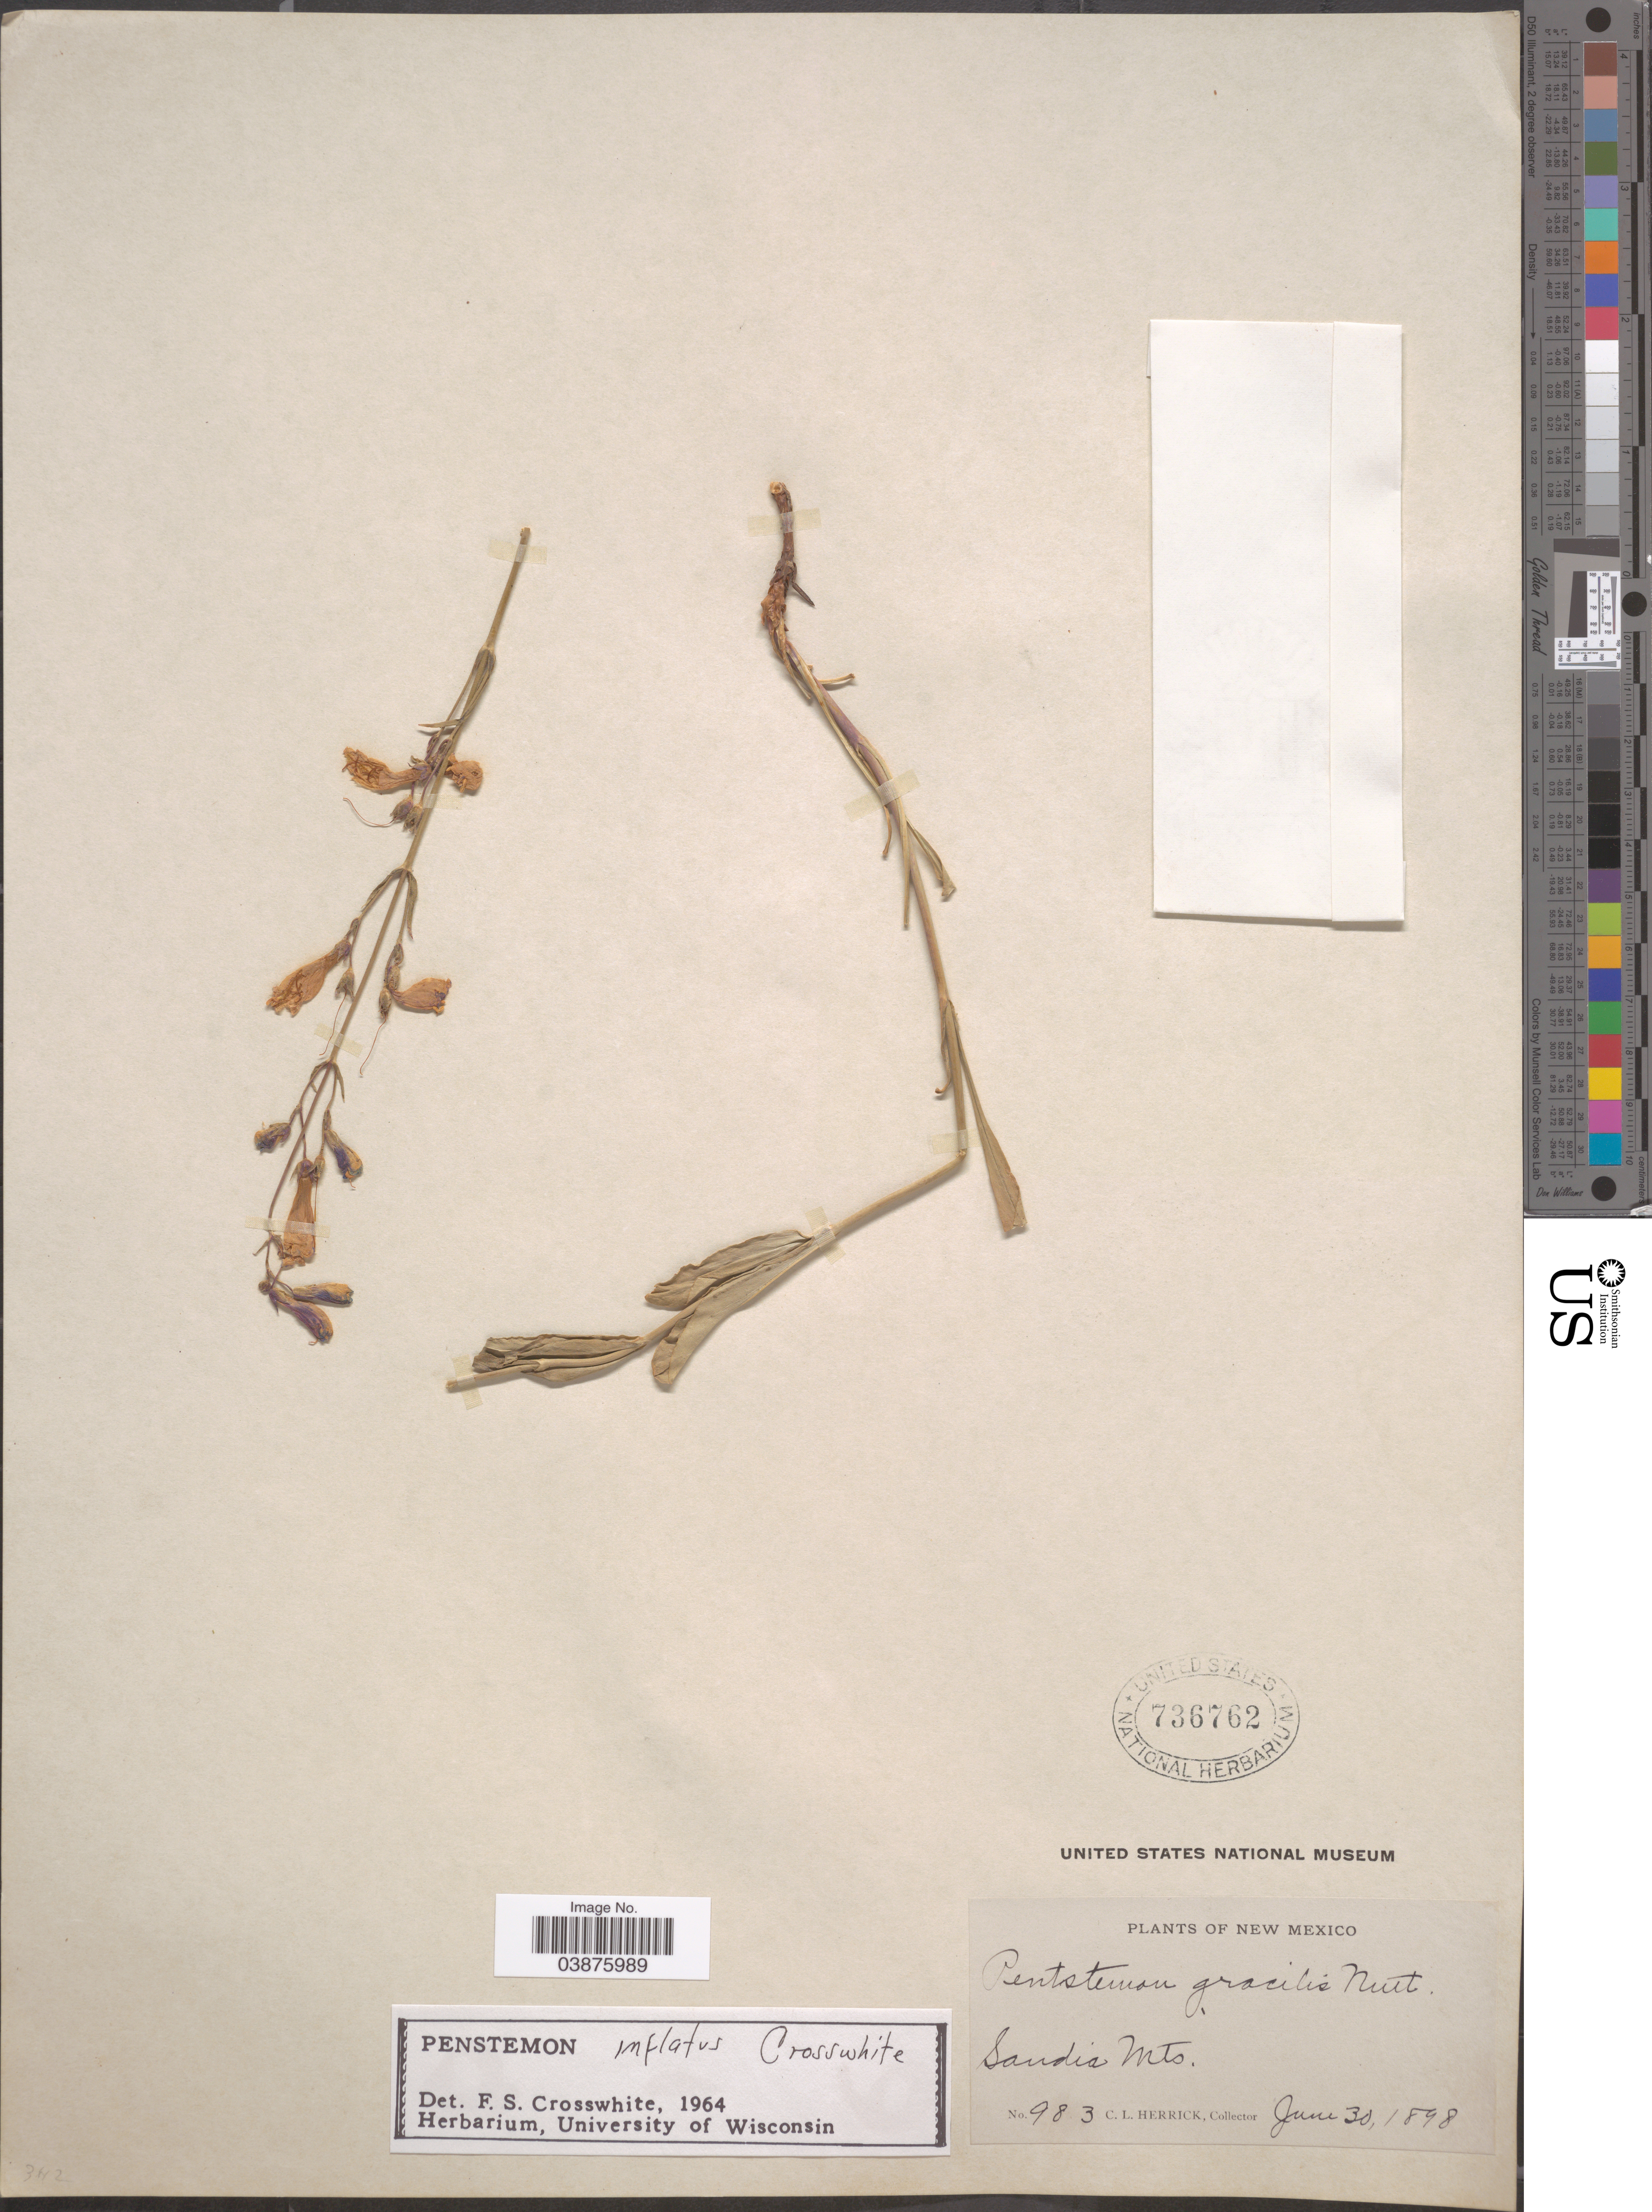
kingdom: Plantae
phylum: Tracheophyta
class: Magnoliopsida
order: Lamiales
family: Plantaginaceae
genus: Penstemon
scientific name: Penstemon inflatus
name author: Crosswh.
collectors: C. Herrick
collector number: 983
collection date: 1898-06-30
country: United States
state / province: New Mexico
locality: Sandia Mts.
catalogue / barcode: US 736762